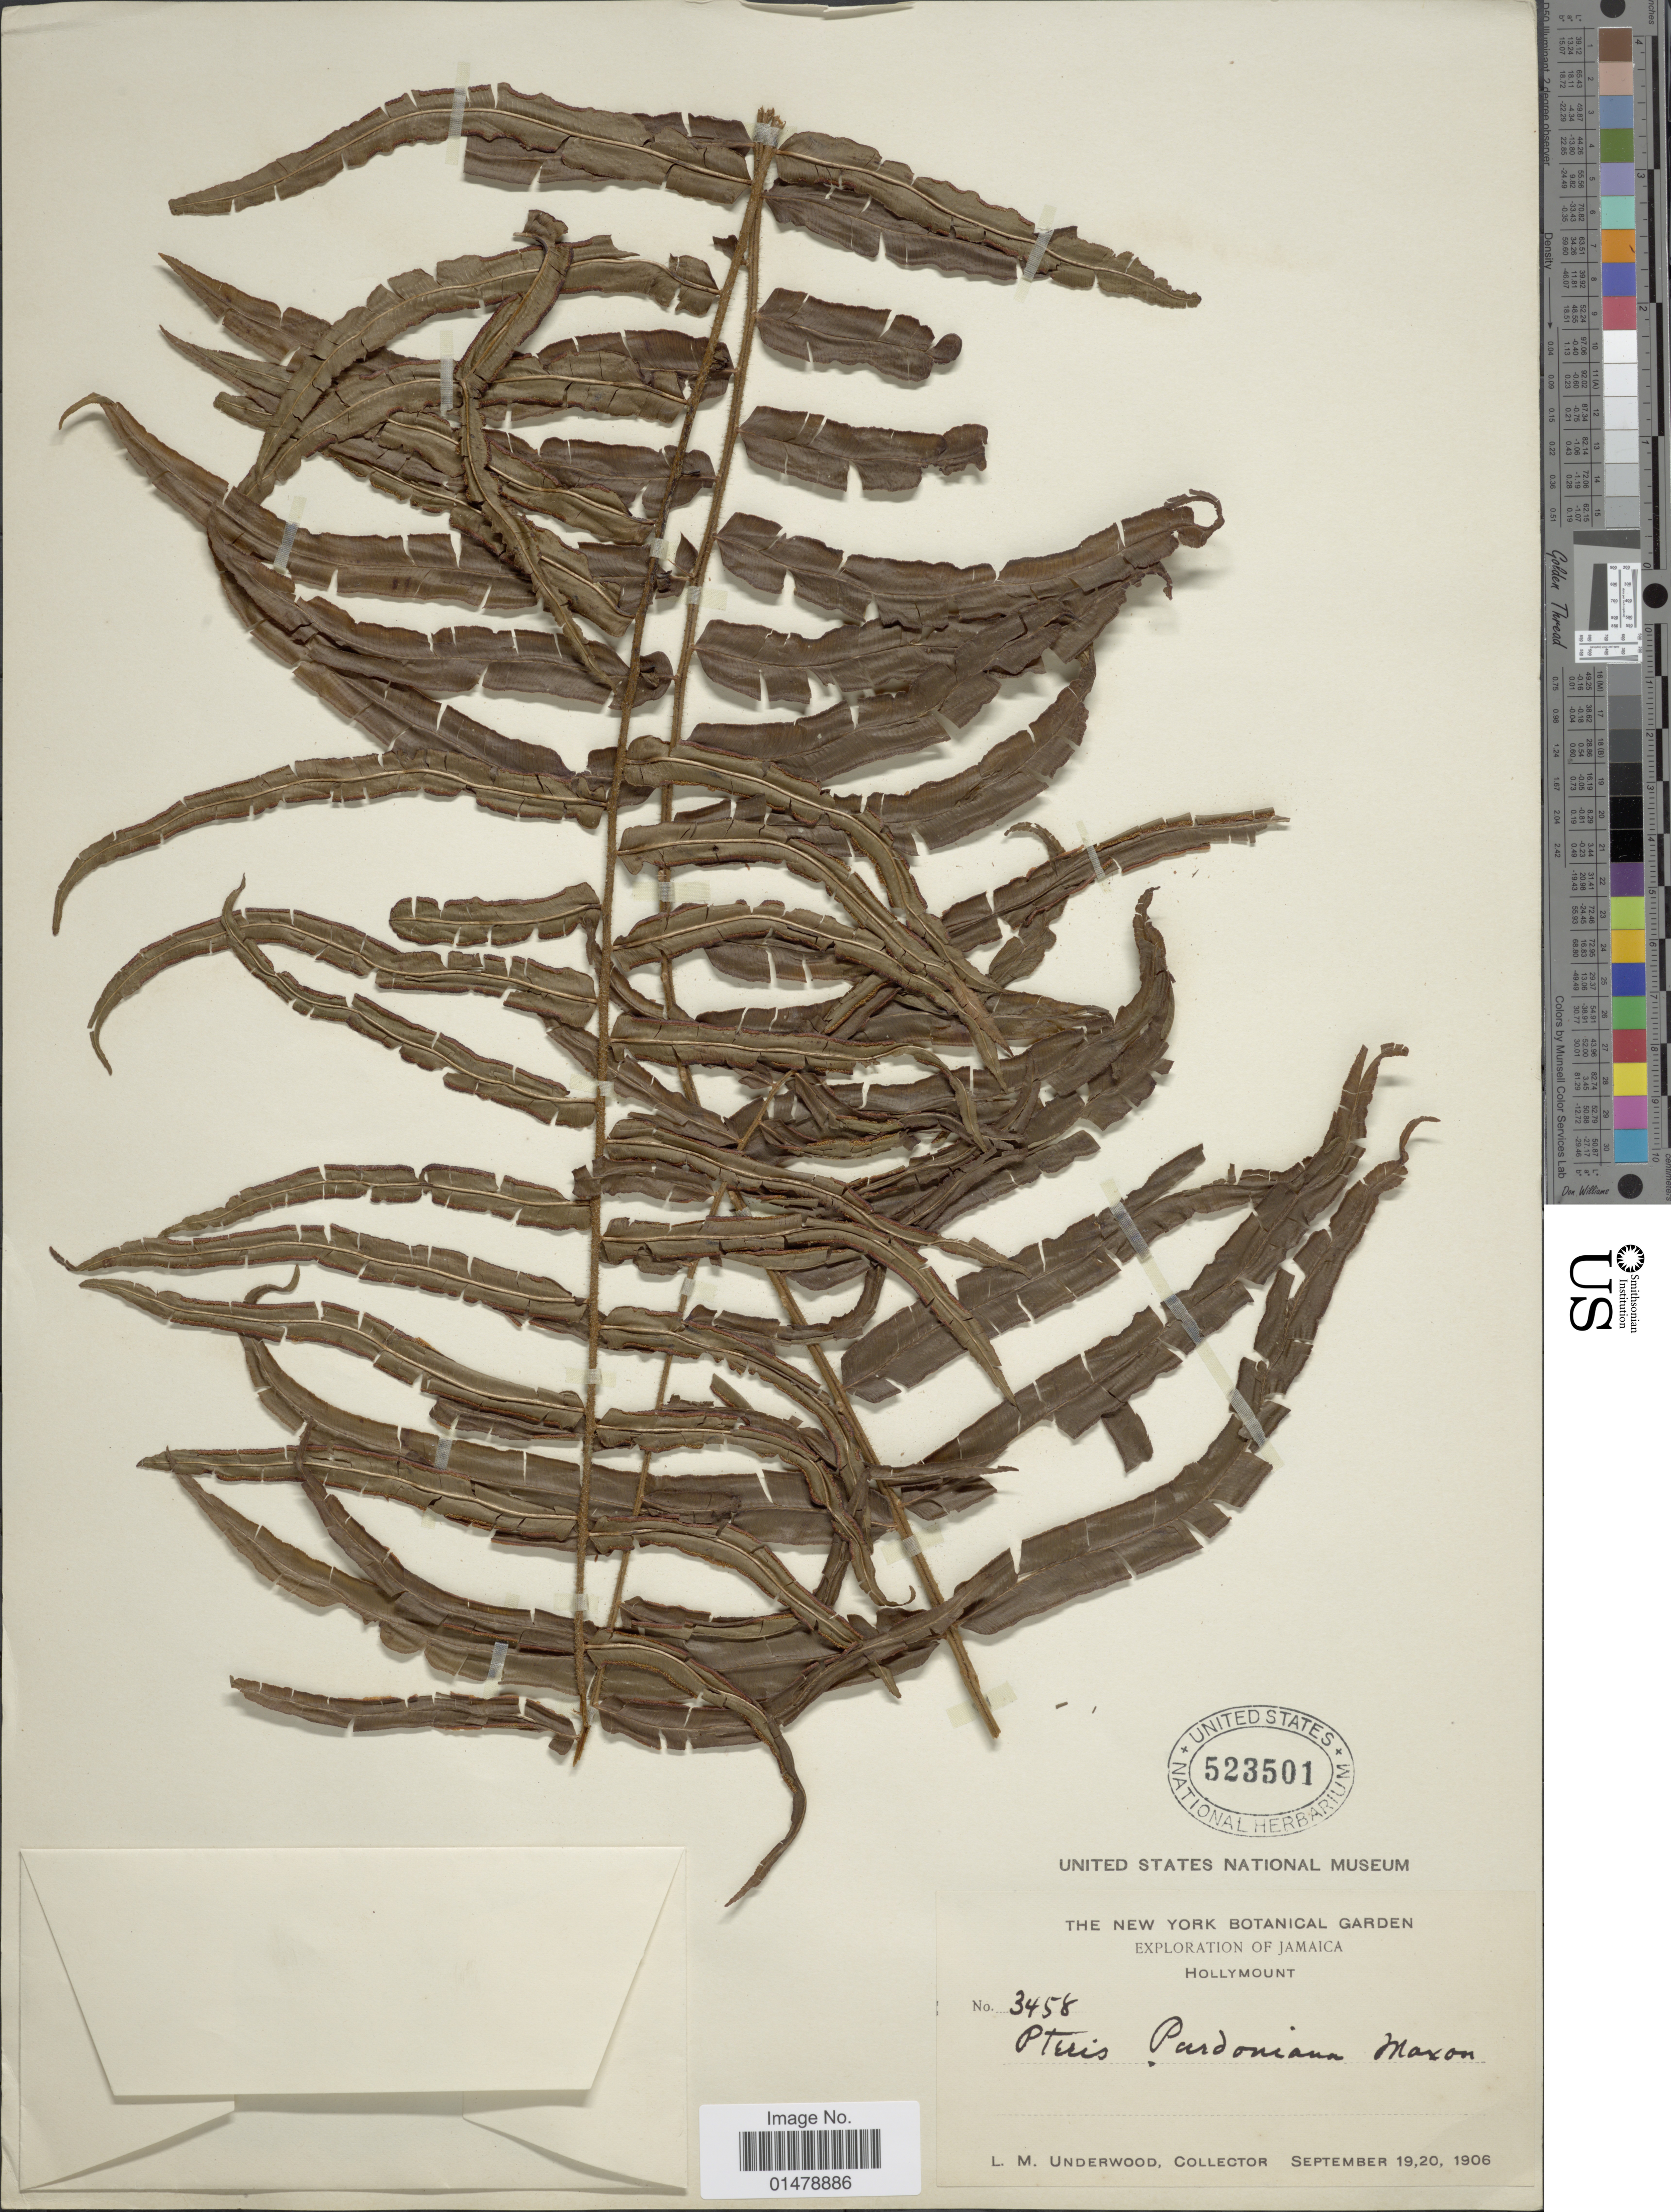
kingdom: Plantae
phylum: Tracheophyta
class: Polypodiopsida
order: Polypodiales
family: Pteridaceae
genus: Pteris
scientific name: Pteris purdoniana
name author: Maxon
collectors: L. M. Underwood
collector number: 3458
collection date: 1906-09-19/1906-09-20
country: Jamaica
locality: Hollymount.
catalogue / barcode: US 523501